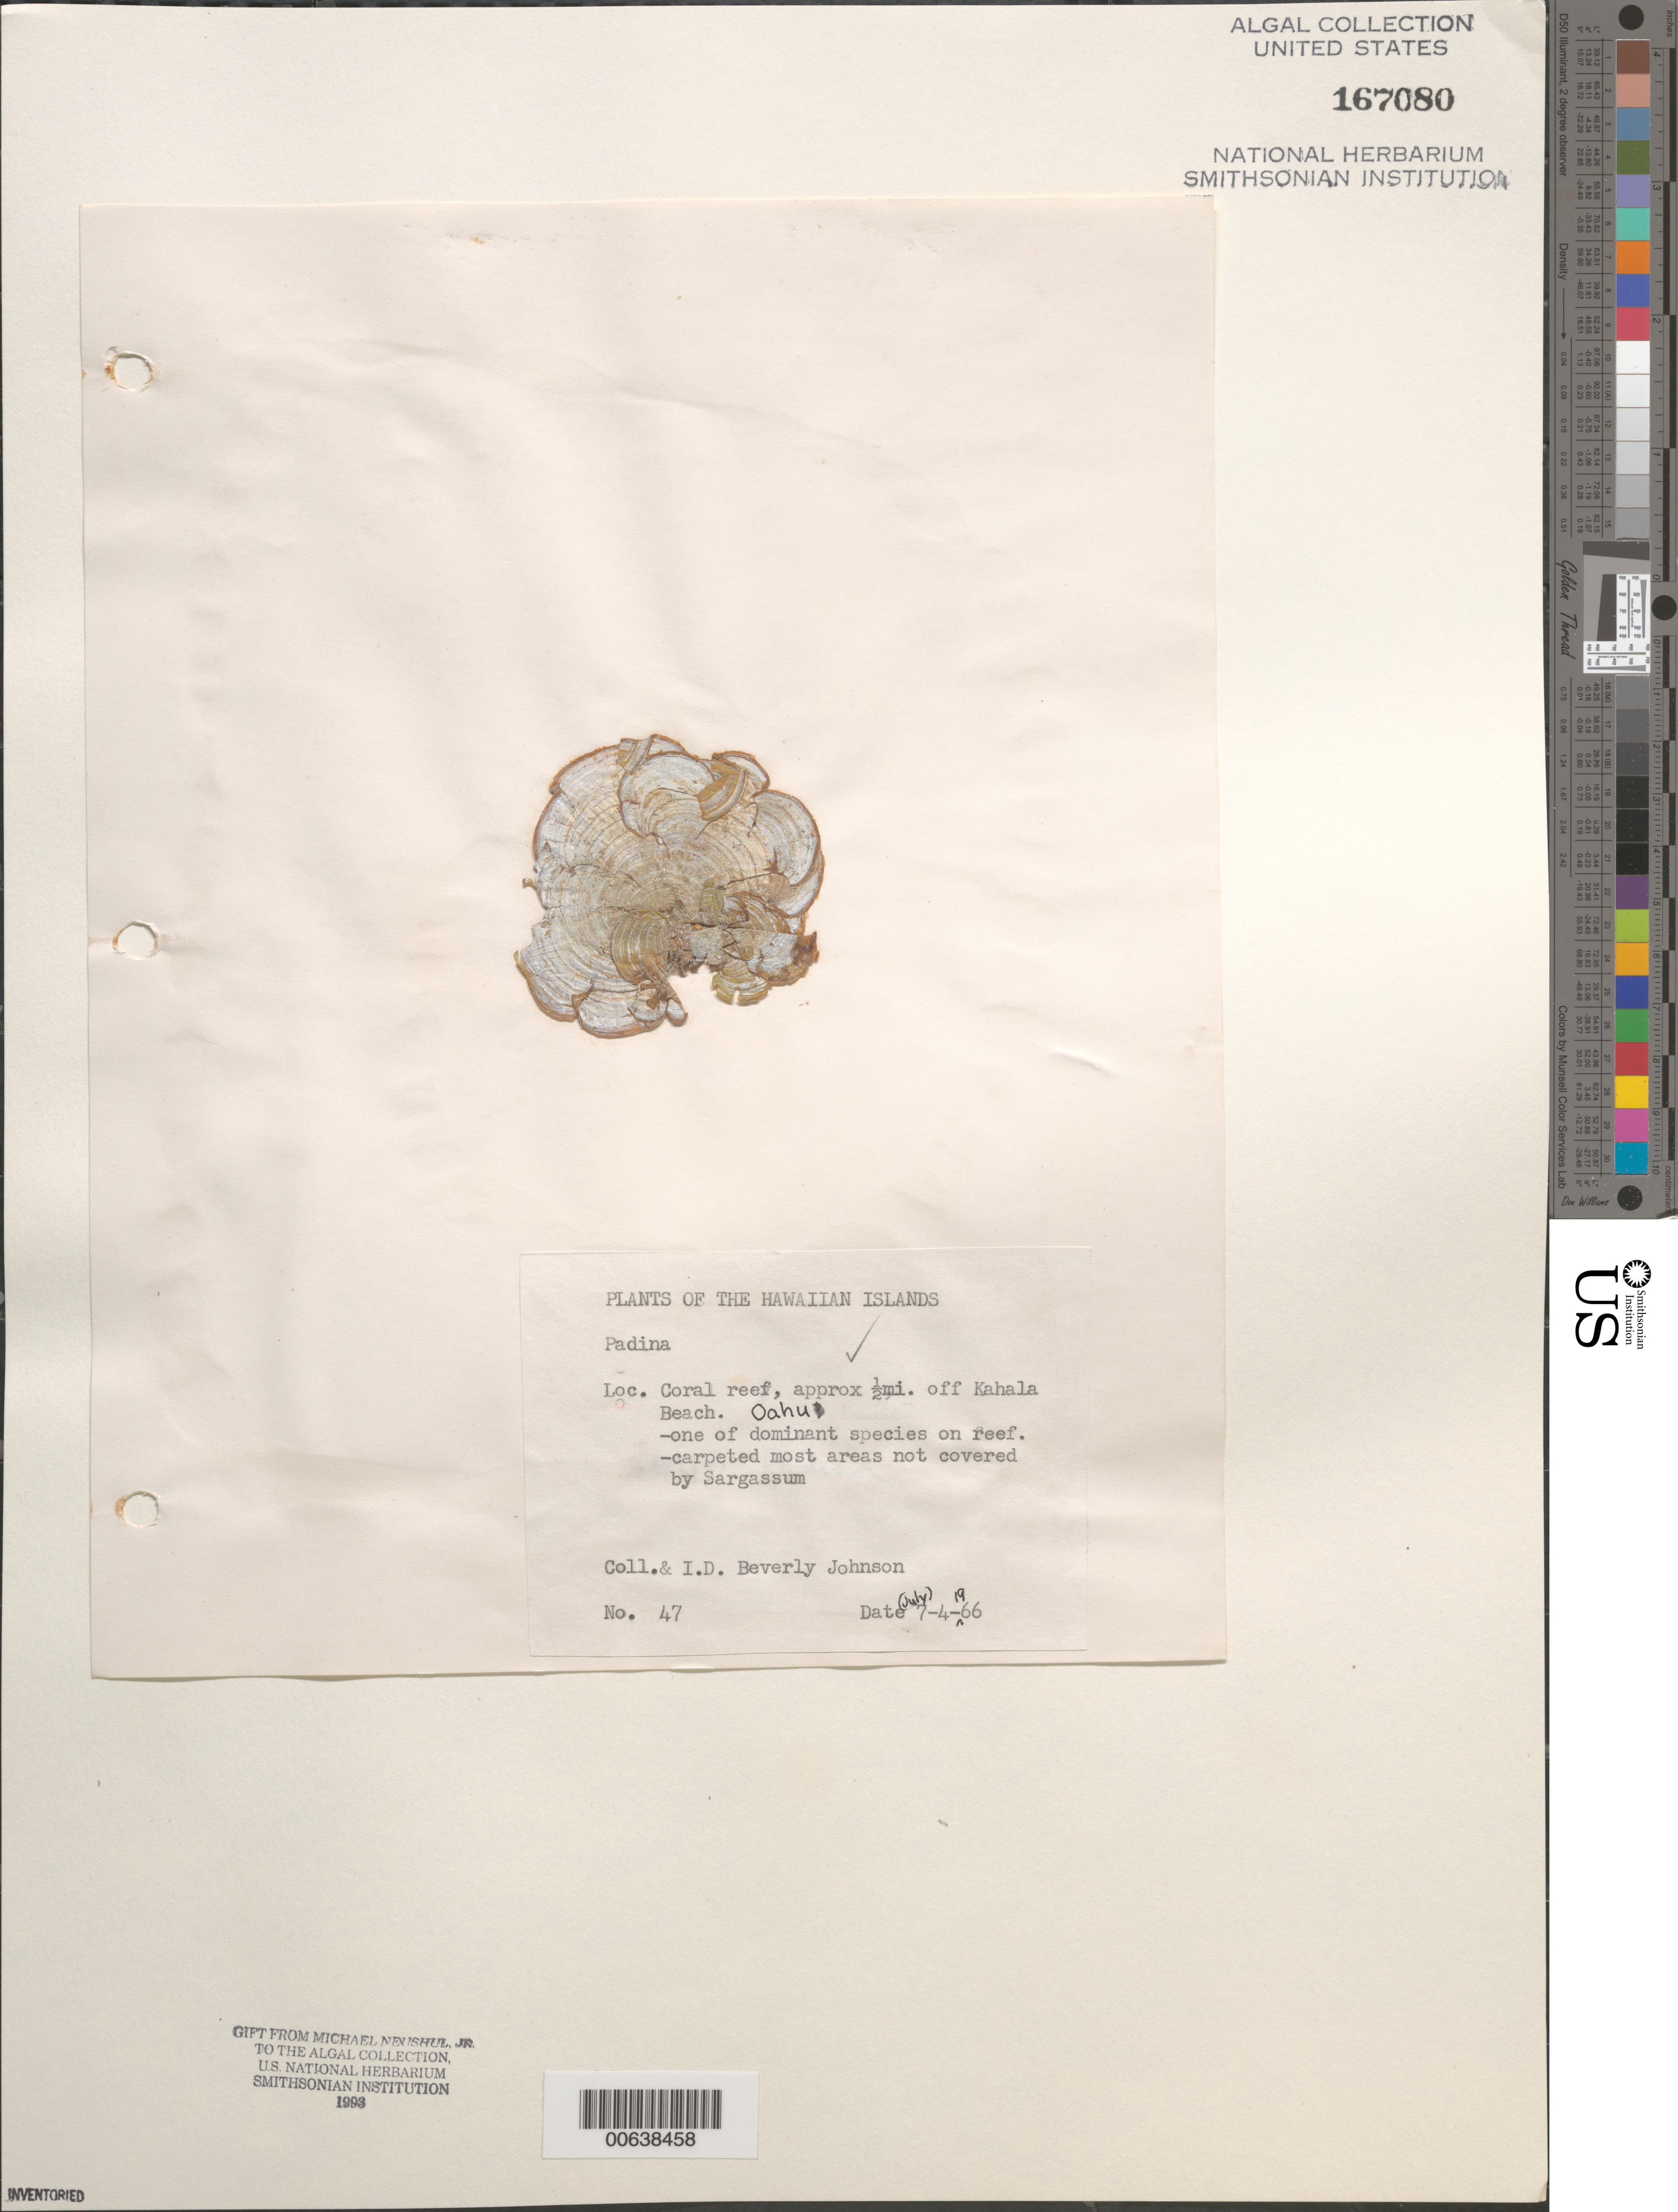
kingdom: Chromista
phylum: Ochrophyta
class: Phaeophyceae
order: Dictyotales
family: Dictyotaceae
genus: Padina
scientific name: Padina sp.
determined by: Johnson, Beverly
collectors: B. Johnson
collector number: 47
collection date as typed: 04 Jul 1966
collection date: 1966-07-04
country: United States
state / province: Hawaii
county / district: Honolulu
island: Oahu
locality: Reef ca. 0.5 mile off Kahala Beach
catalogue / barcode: US 167080